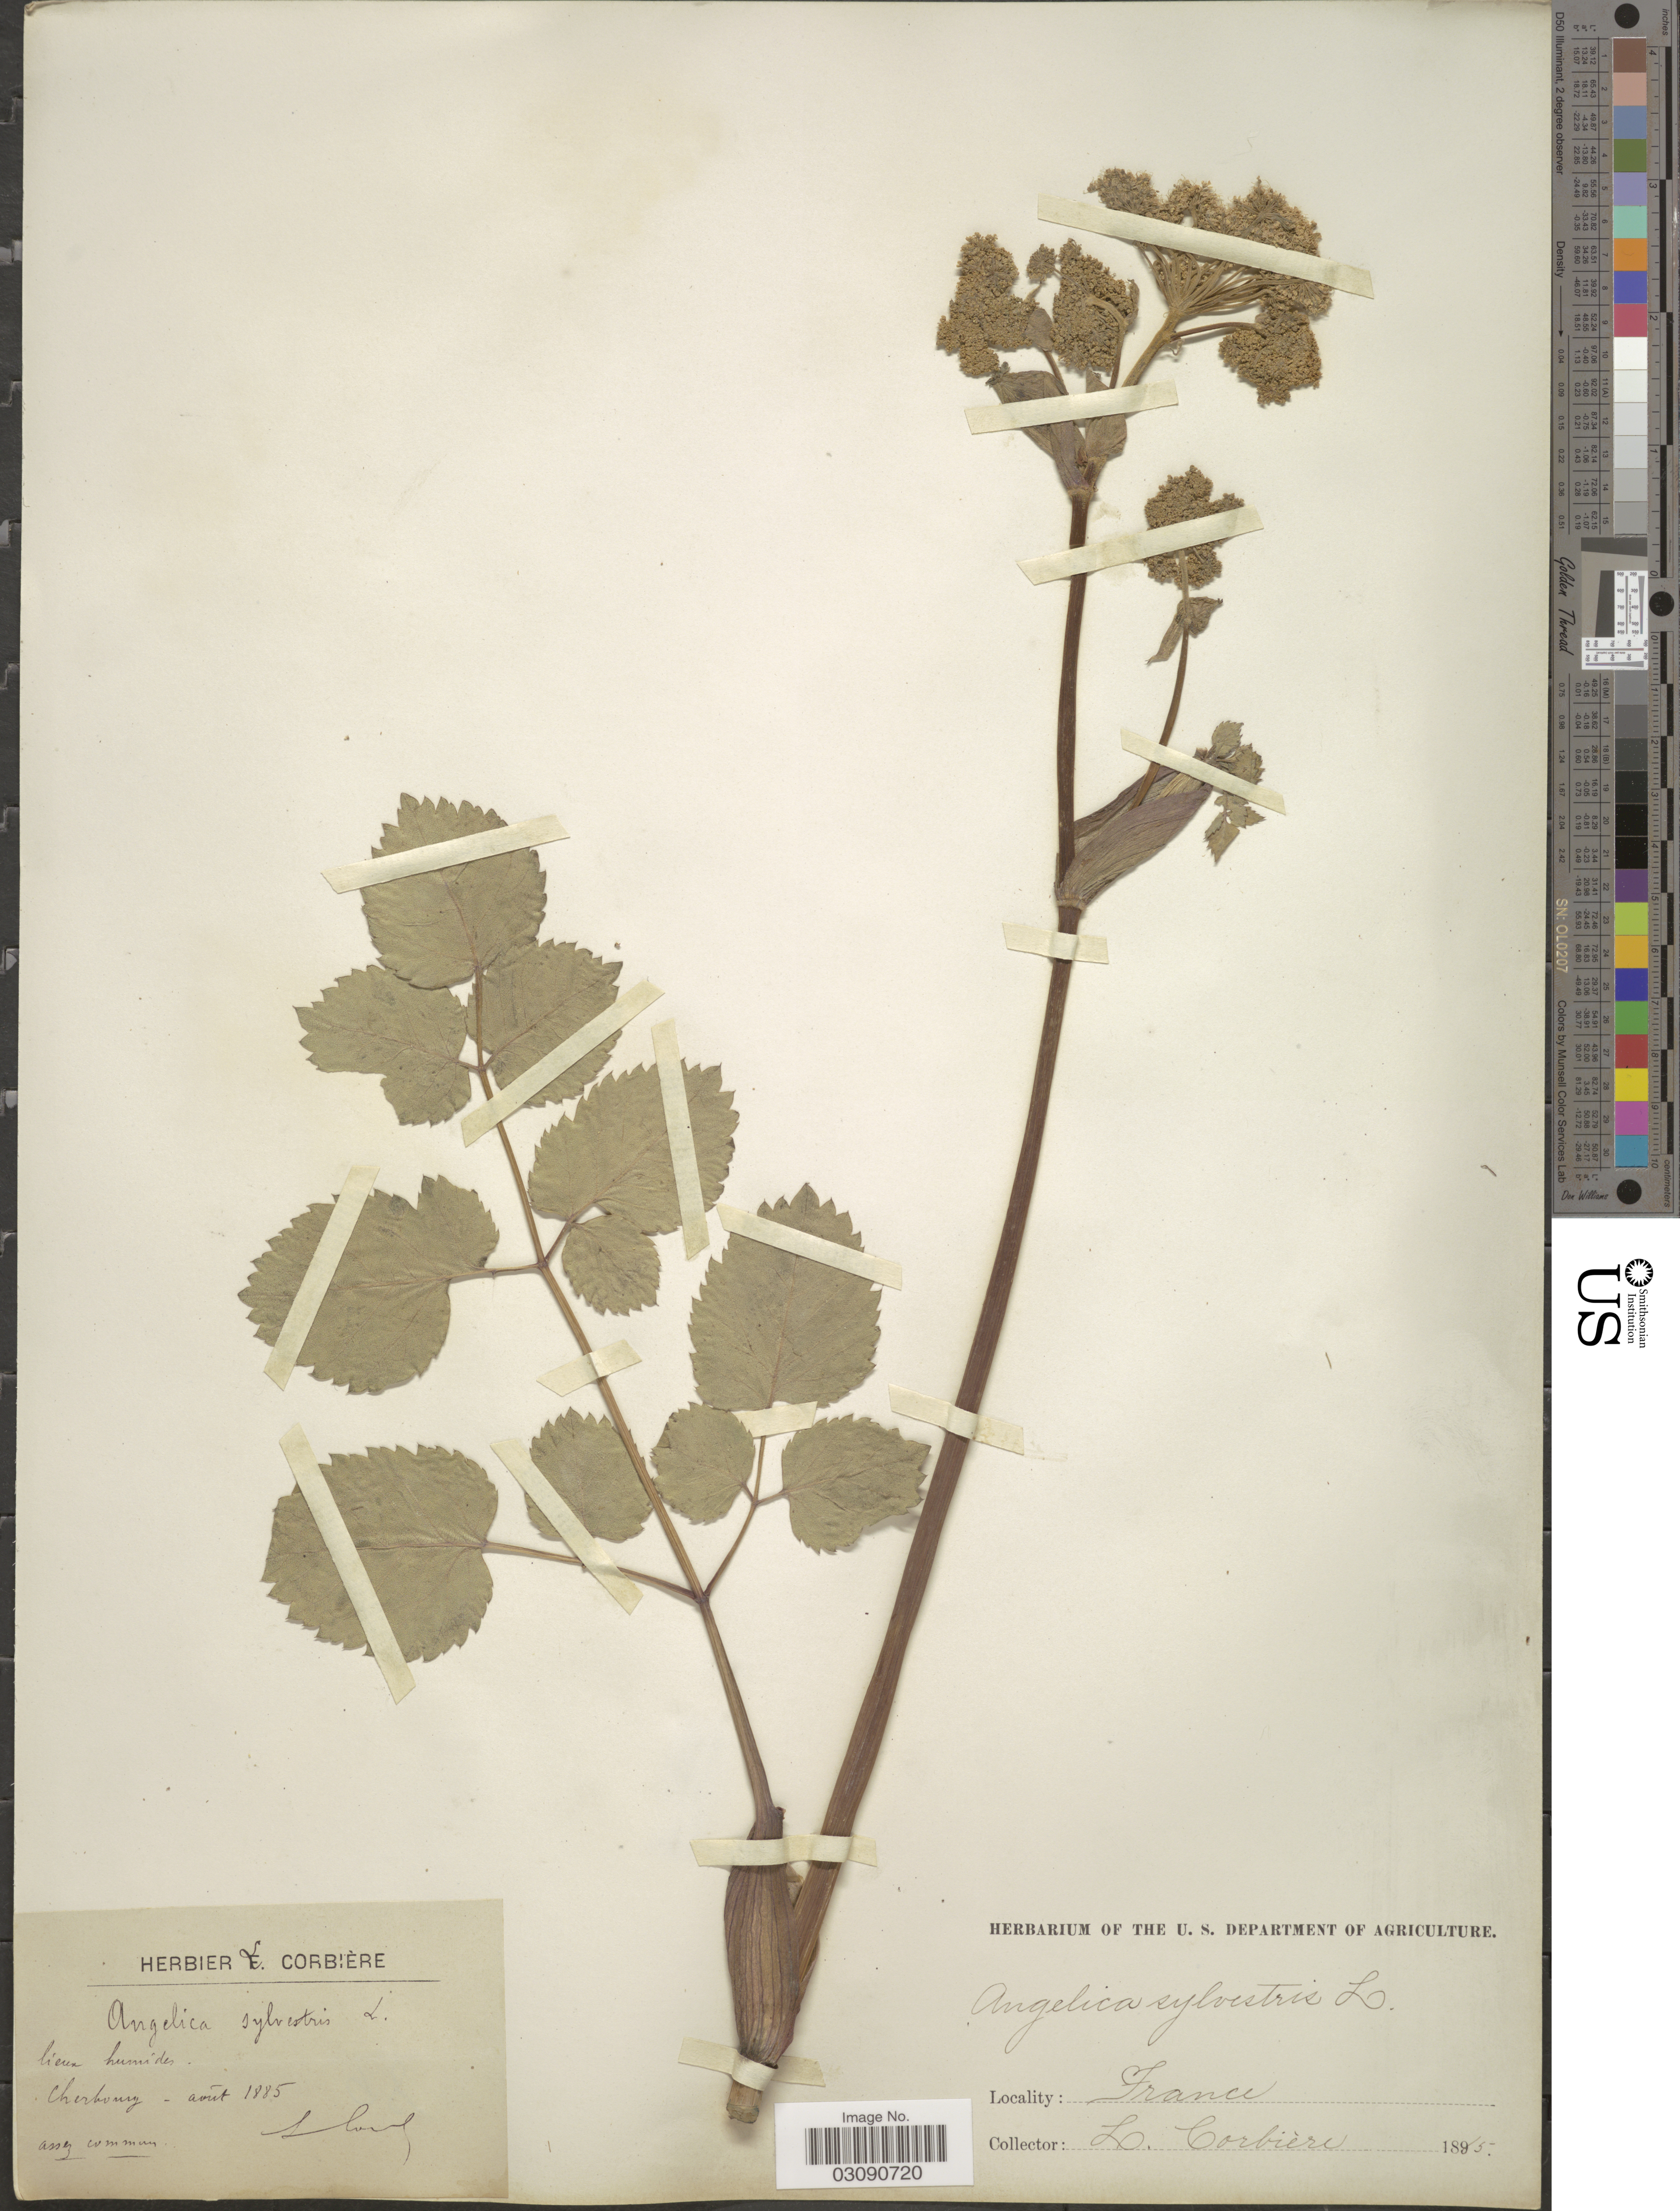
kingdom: Plantae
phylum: Tracheophyta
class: Magnoliopsida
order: Apiales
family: Apiaceae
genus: Angelica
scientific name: Angelica sylvestris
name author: L.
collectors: L. Corbière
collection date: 1885-08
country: France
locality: Lieux humides, Cherbourg.